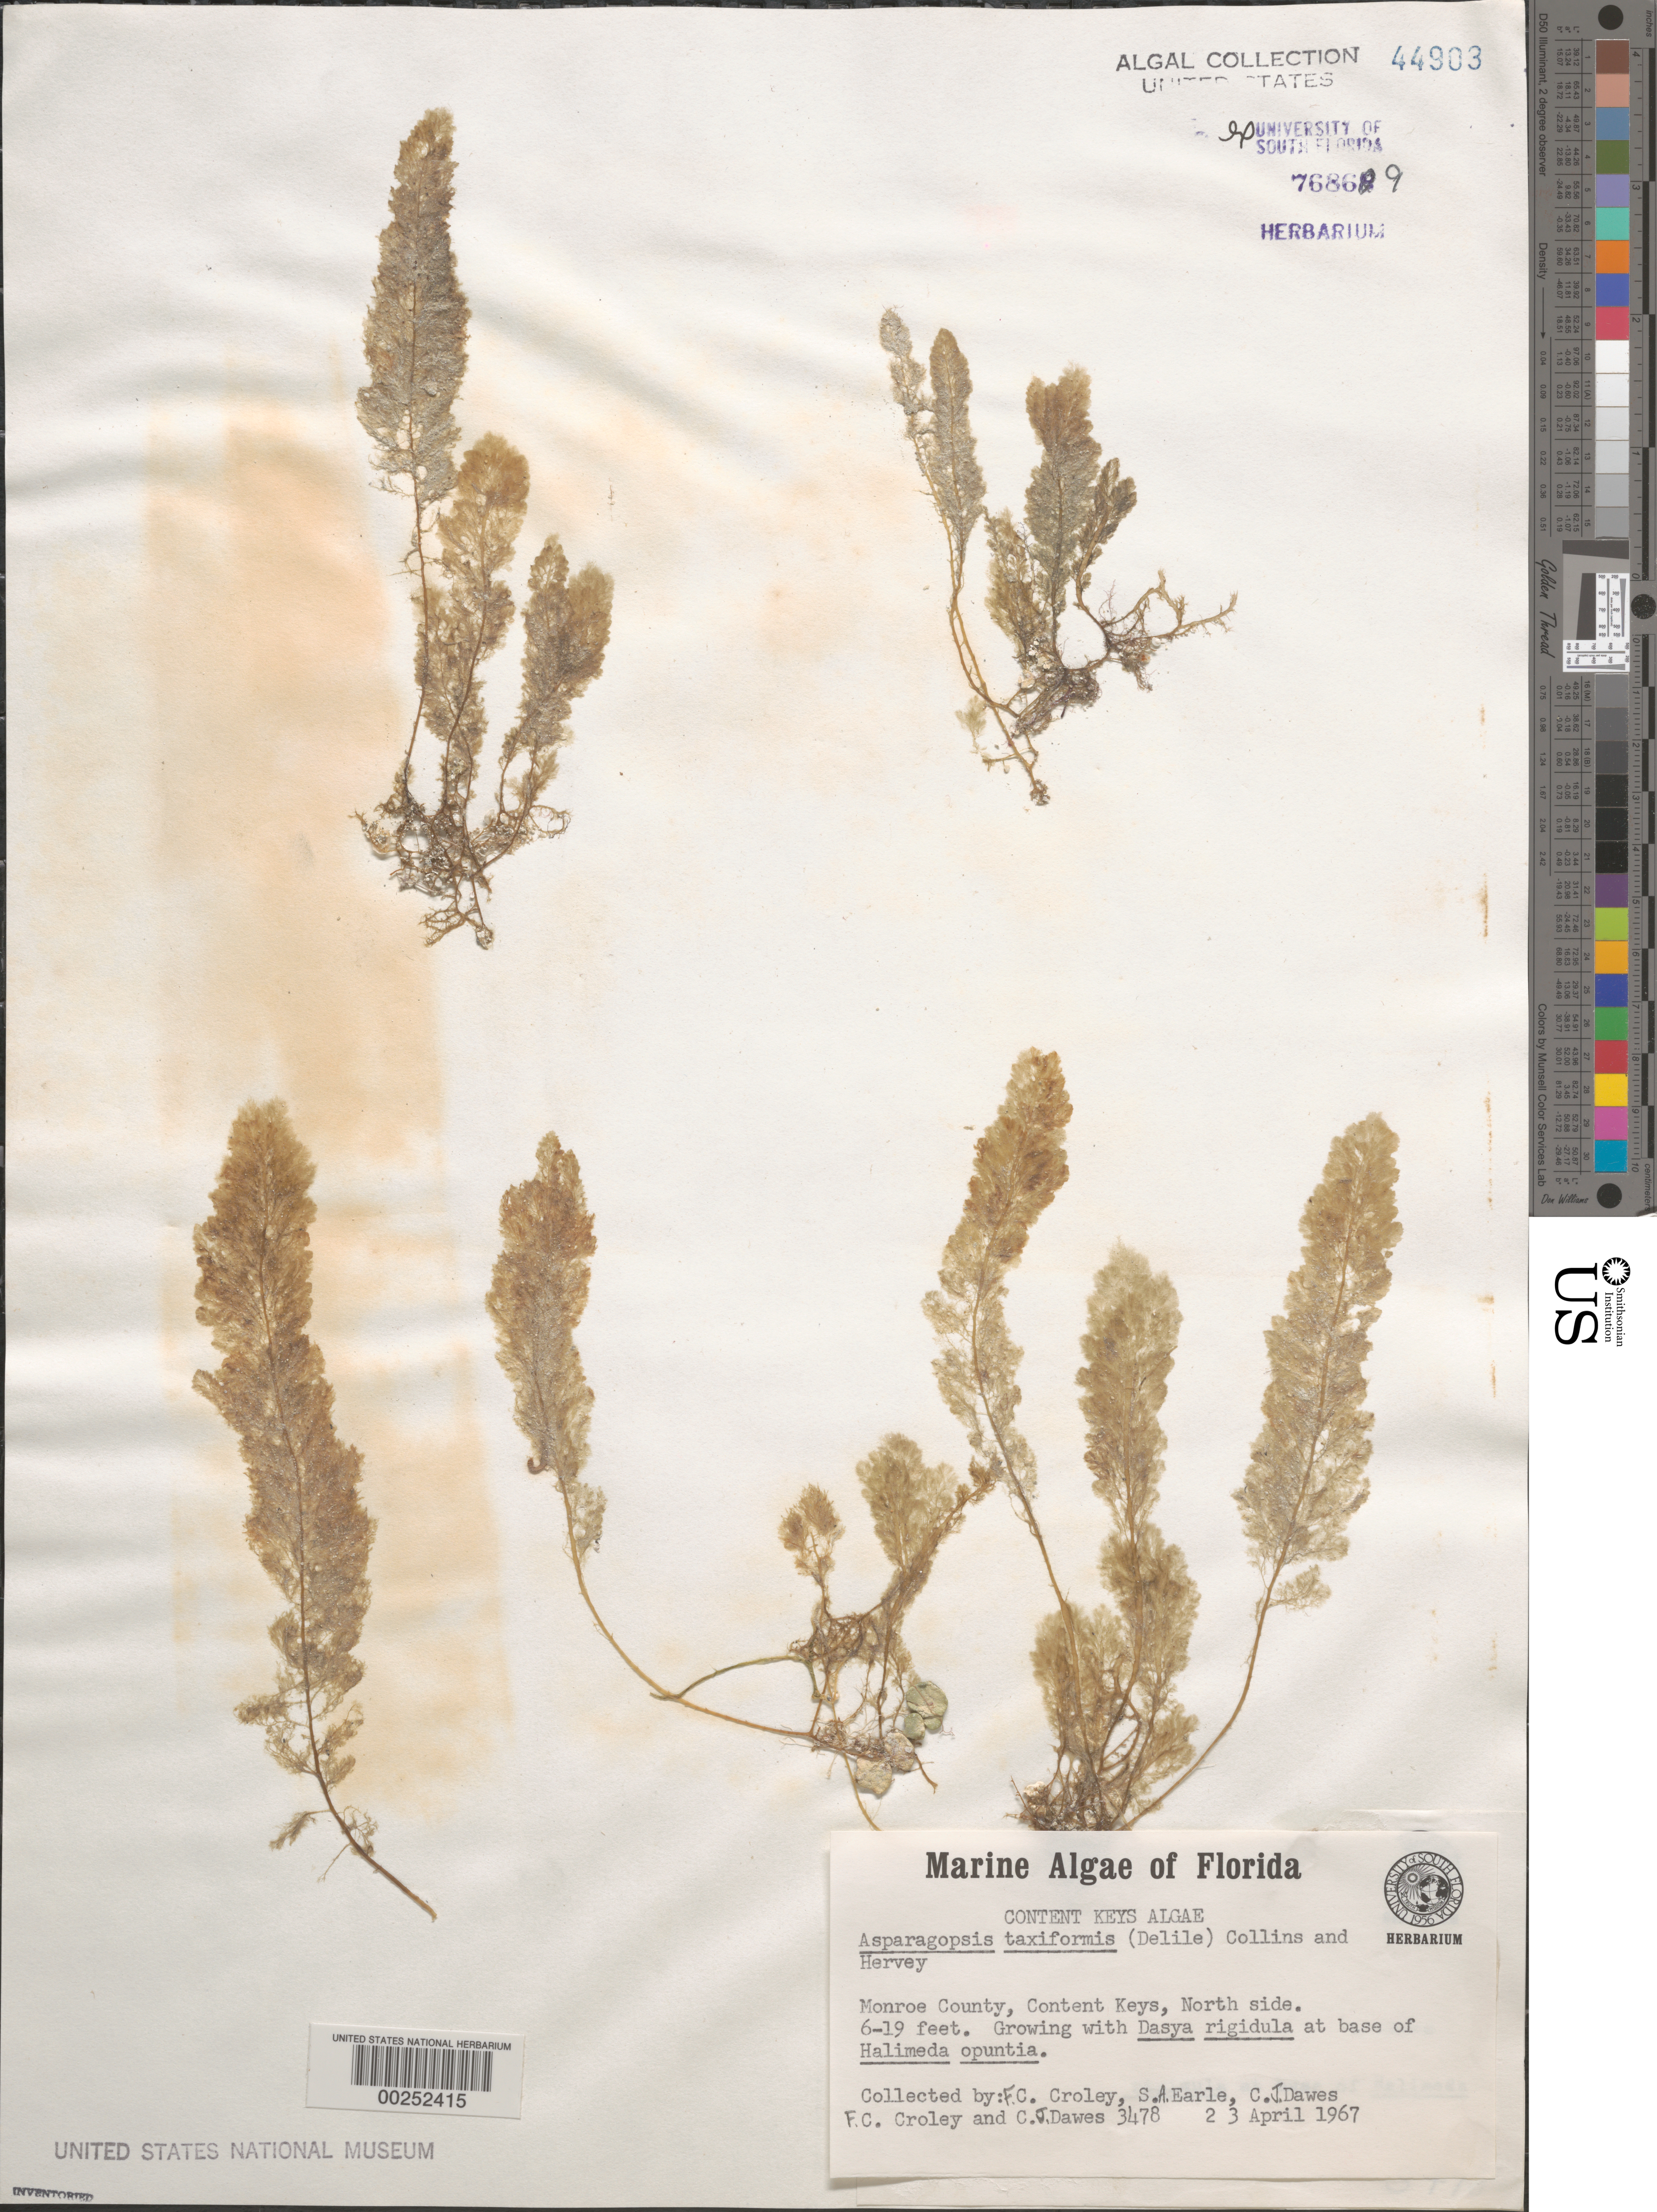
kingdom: Plantae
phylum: Rhodophyta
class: Florideophyceae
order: Bonnemaisoniales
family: Bonnemaisoniaceae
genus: Asparagopsis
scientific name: Asparagopsis taxiformis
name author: (Delile) Trevis.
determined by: Croley, F. C.; Dawes, C. J.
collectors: F. C. Croley, S. A. Earle & C. Dawes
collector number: FCC 3478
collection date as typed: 23 Apr 1967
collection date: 1967-04-23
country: United States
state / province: Florida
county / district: Monroe County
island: Content Keys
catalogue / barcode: US 44903